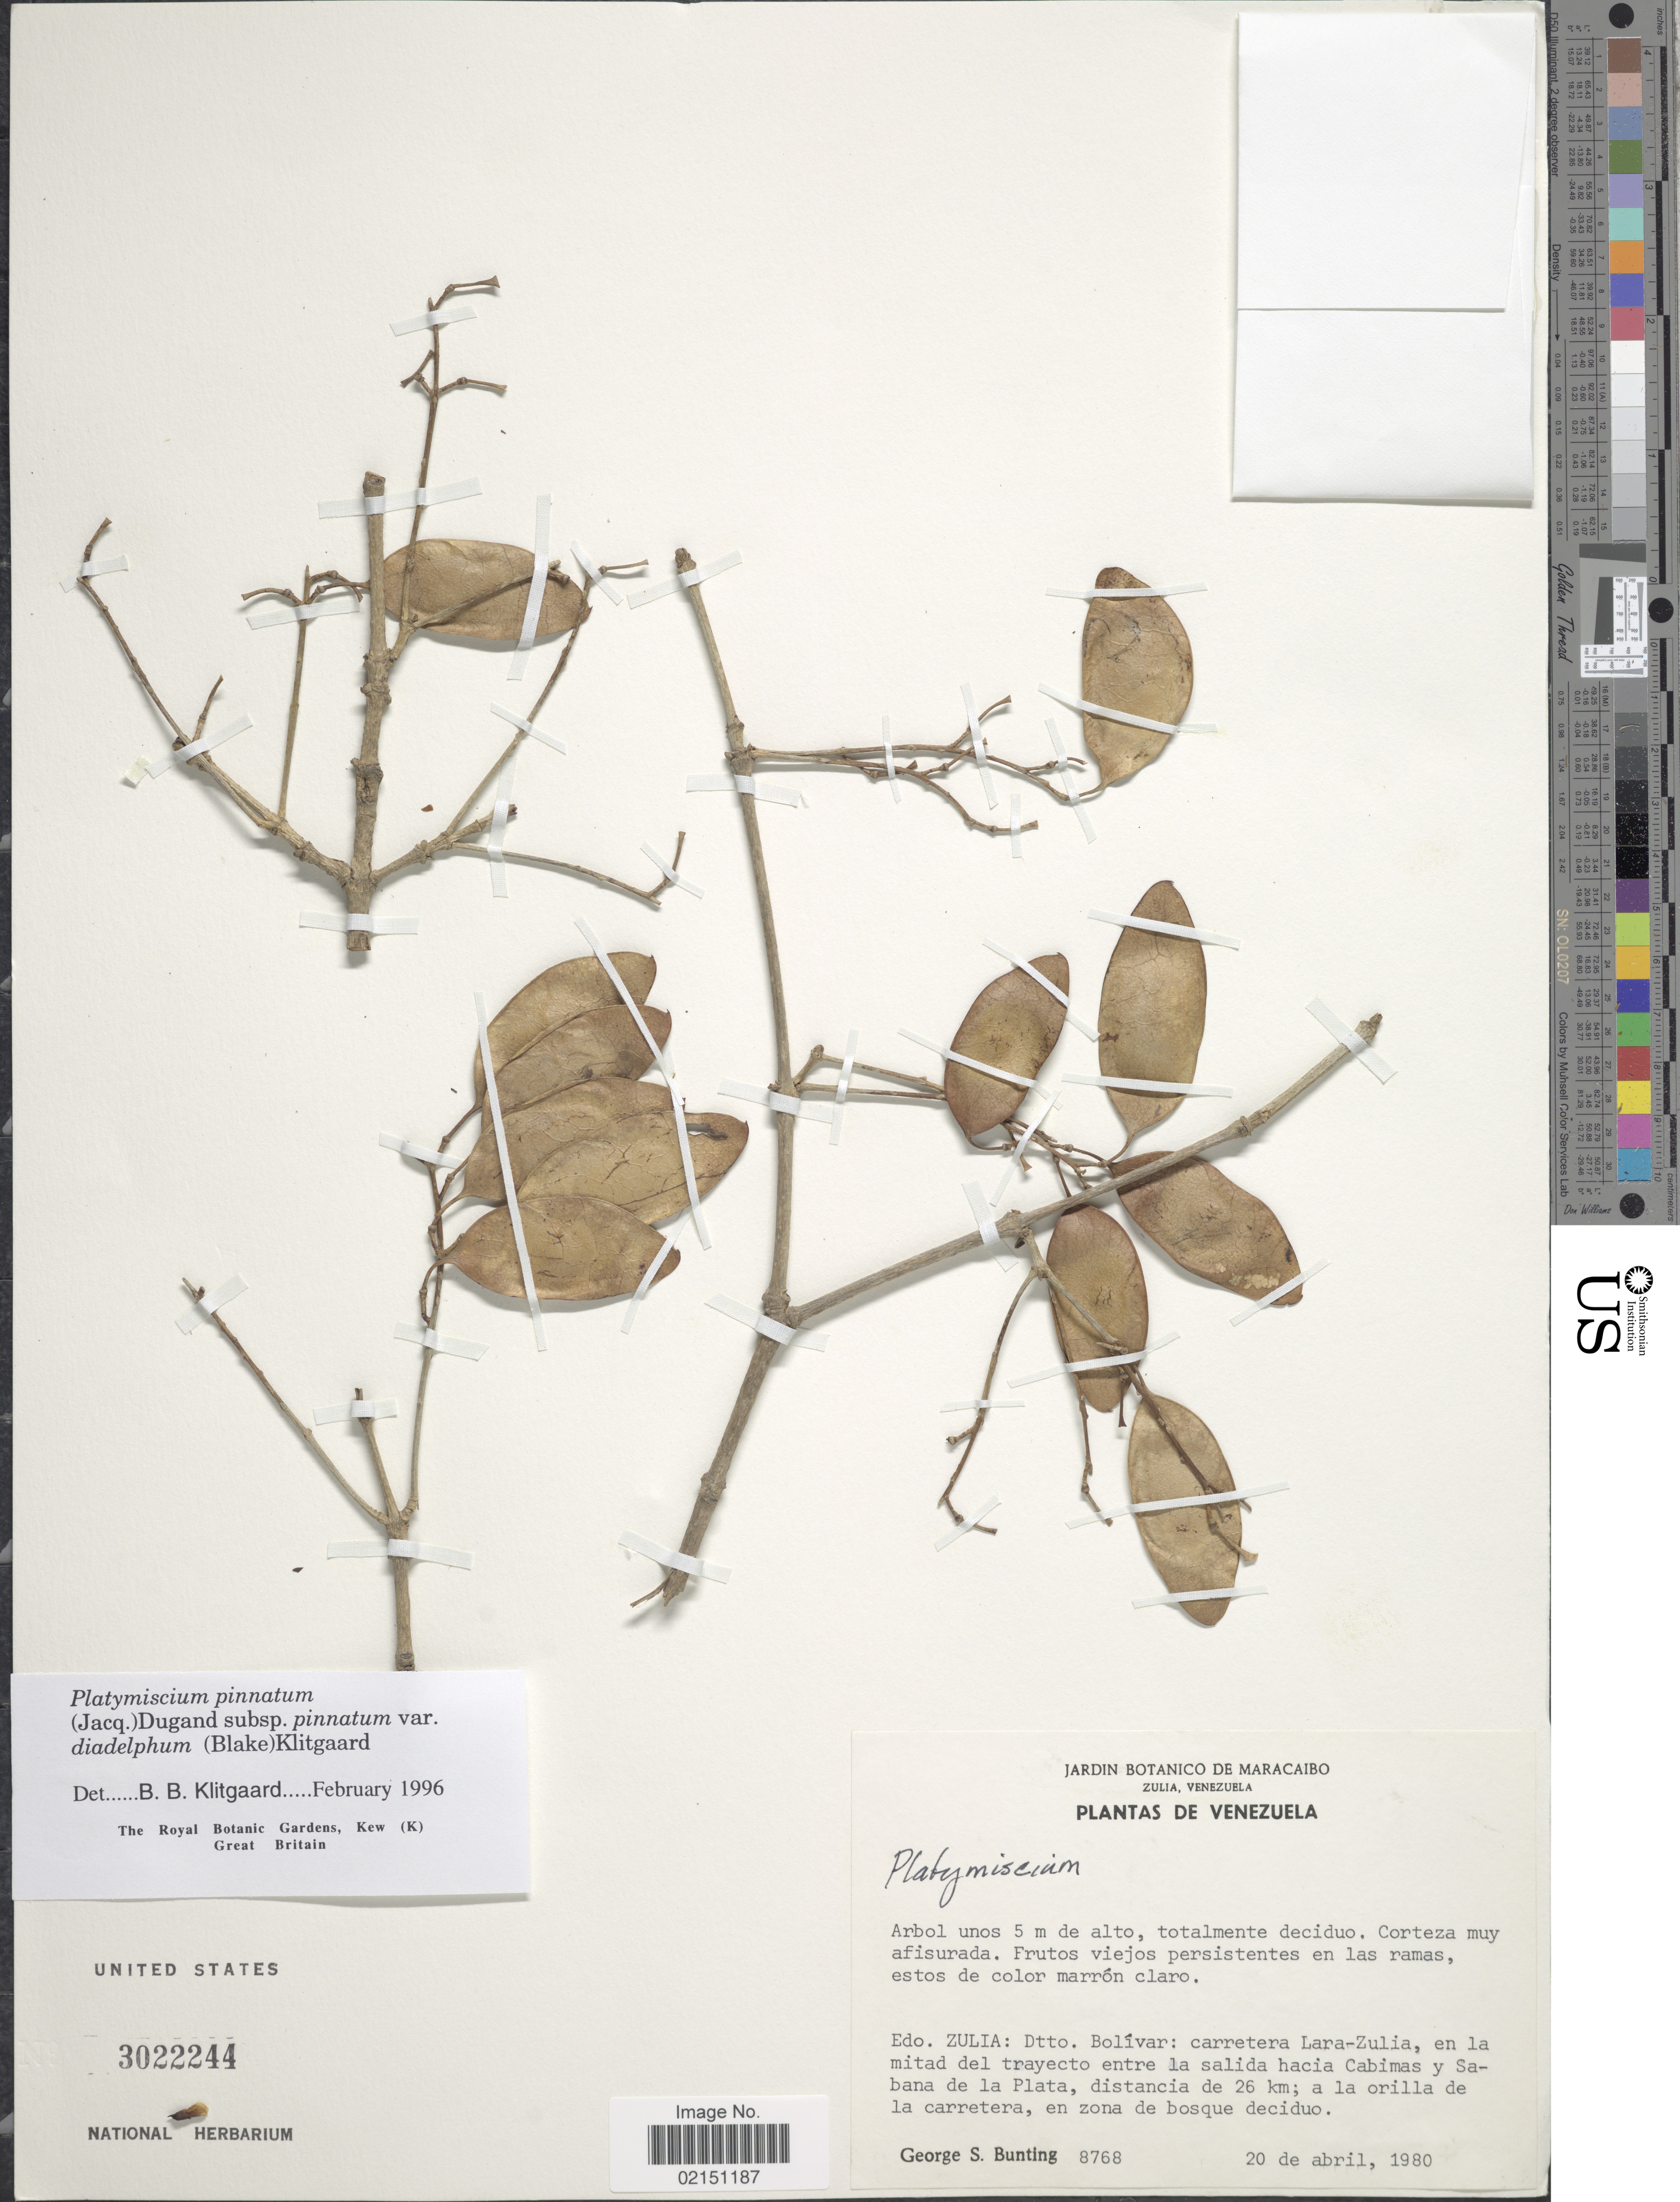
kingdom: Plantae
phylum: Tracheophyta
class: Magnoliopsida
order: Fabales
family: Fabaceae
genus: Platymiscium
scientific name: Platymiscium pinnatum var. diadelphum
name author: (S.F. Blake) Klitg.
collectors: G. S. Bunting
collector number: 8768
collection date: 1980-04-20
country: Venezuela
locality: Edo. Zulia: Dtto. Bolivar: carretera Lara-Zulia, en la mitad del trayecto entre la salida hacia Cabimas y Sabana de la Plata, distancia de 26 km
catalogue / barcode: US 3022244